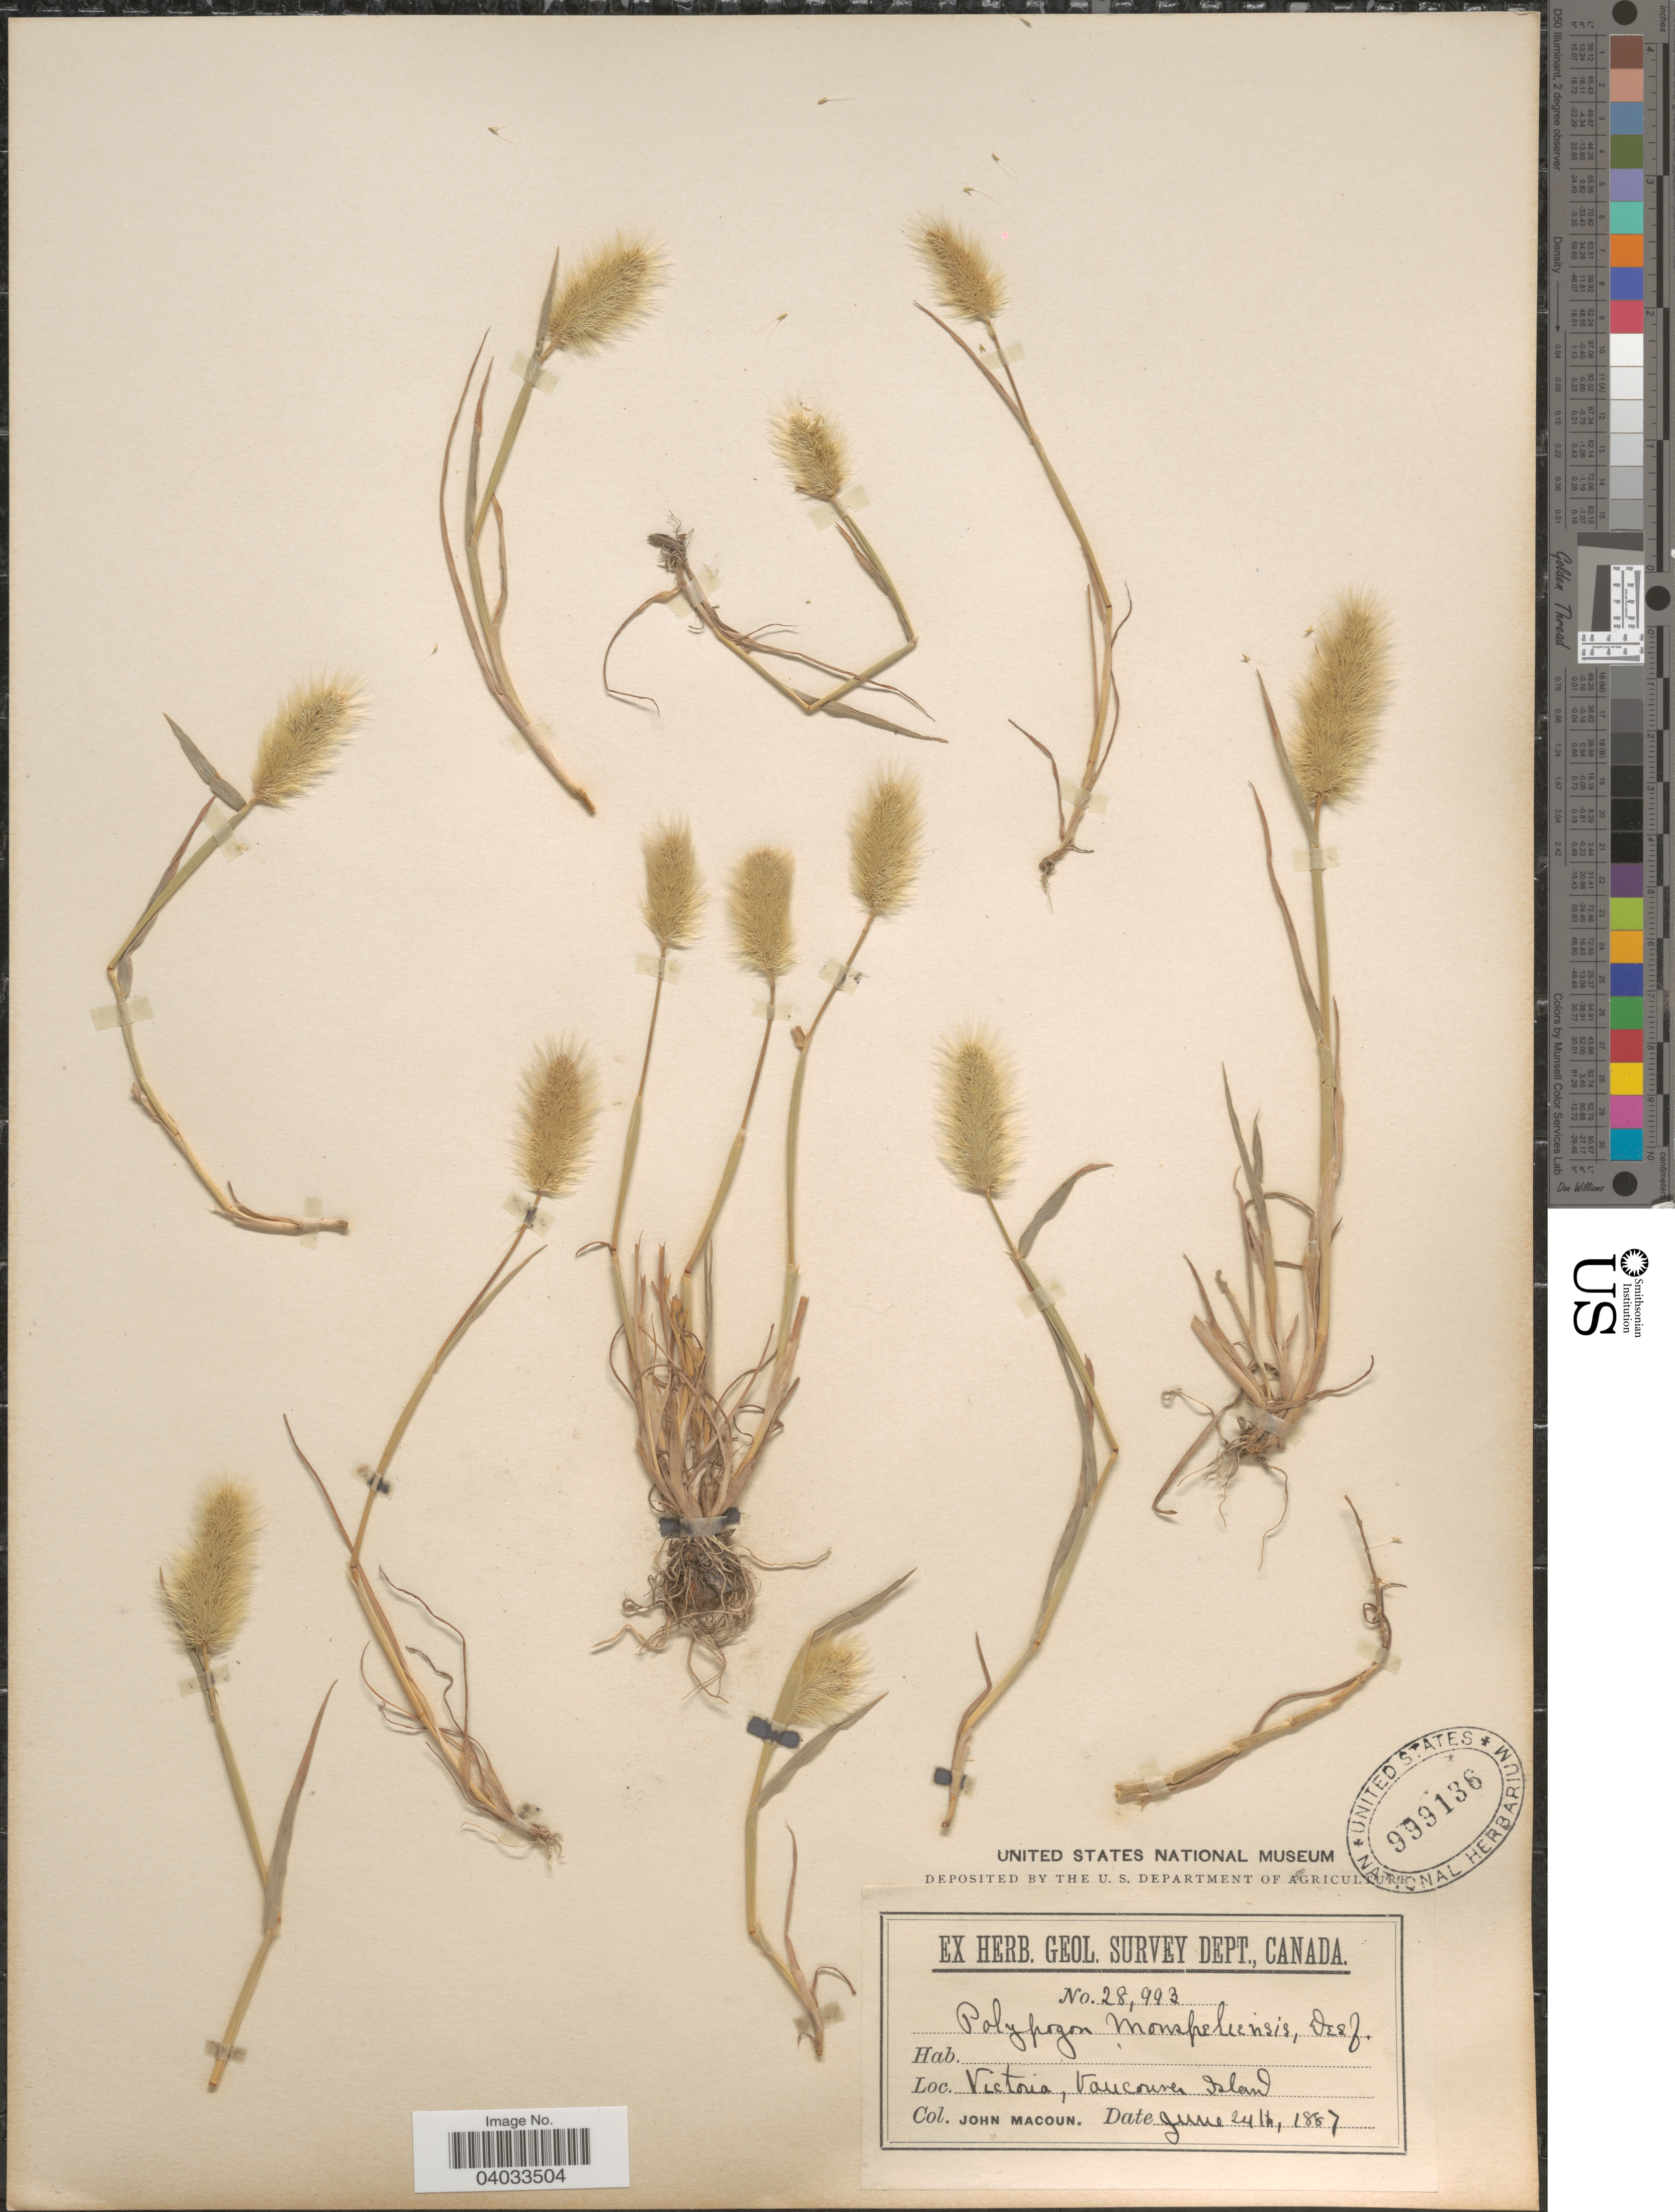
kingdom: Plantae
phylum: Tracheophyta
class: Liliopsida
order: Poales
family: Poaceae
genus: Polypogon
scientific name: Polypogon monspeliensis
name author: (L.) Desf.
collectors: J. Macoun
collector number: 28993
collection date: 1887-06-24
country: Canada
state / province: British Columbia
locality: Victoria, Vancouver Island.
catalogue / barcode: US 999136